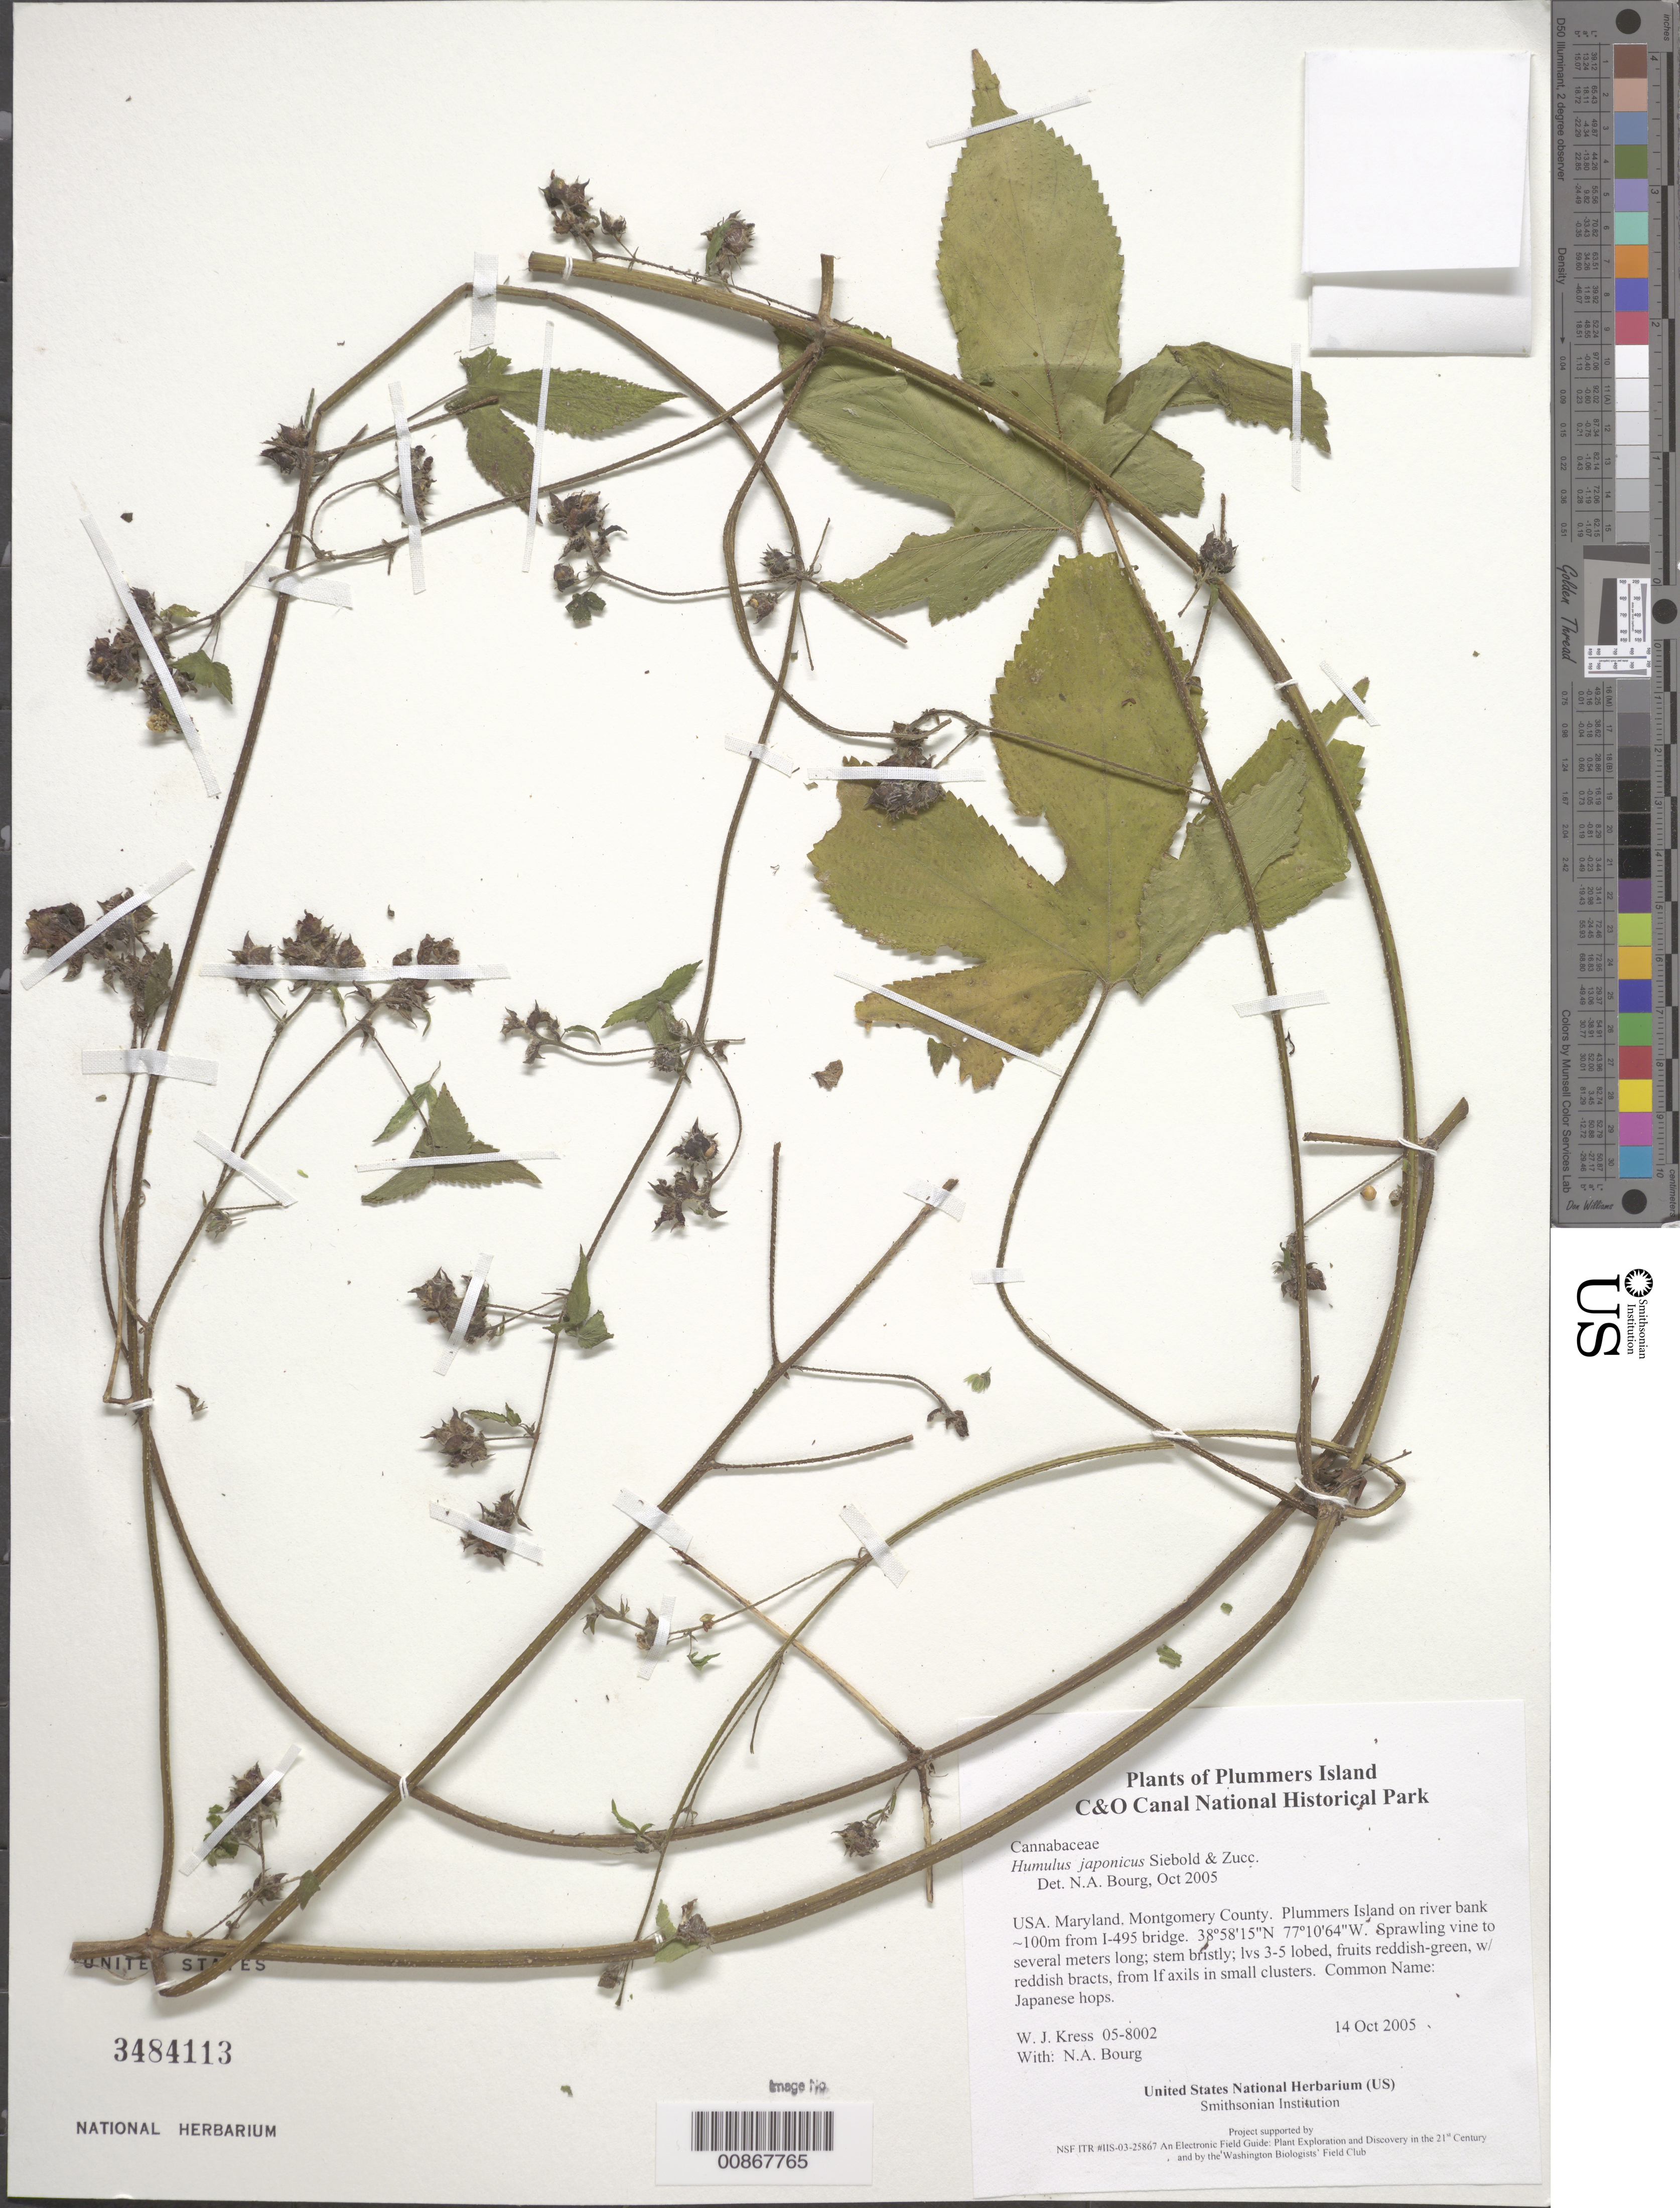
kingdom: Plantae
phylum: Tracheophyta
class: Magnoliopsida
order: Rosales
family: Cannabaceae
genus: Humulus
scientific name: Humulus japonicus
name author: Siebold & Zucc.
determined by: Bourg, N. A.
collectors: W. J. Kress & N. A. Bourg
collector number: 05-8002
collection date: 2005-10-14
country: United States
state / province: Maryland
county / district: Montgomery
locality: Chesapeake and Ohio Canal National Historical Park, Plummers Island on river bank ~100m from I-495 bridge.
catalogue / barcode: US 3484113